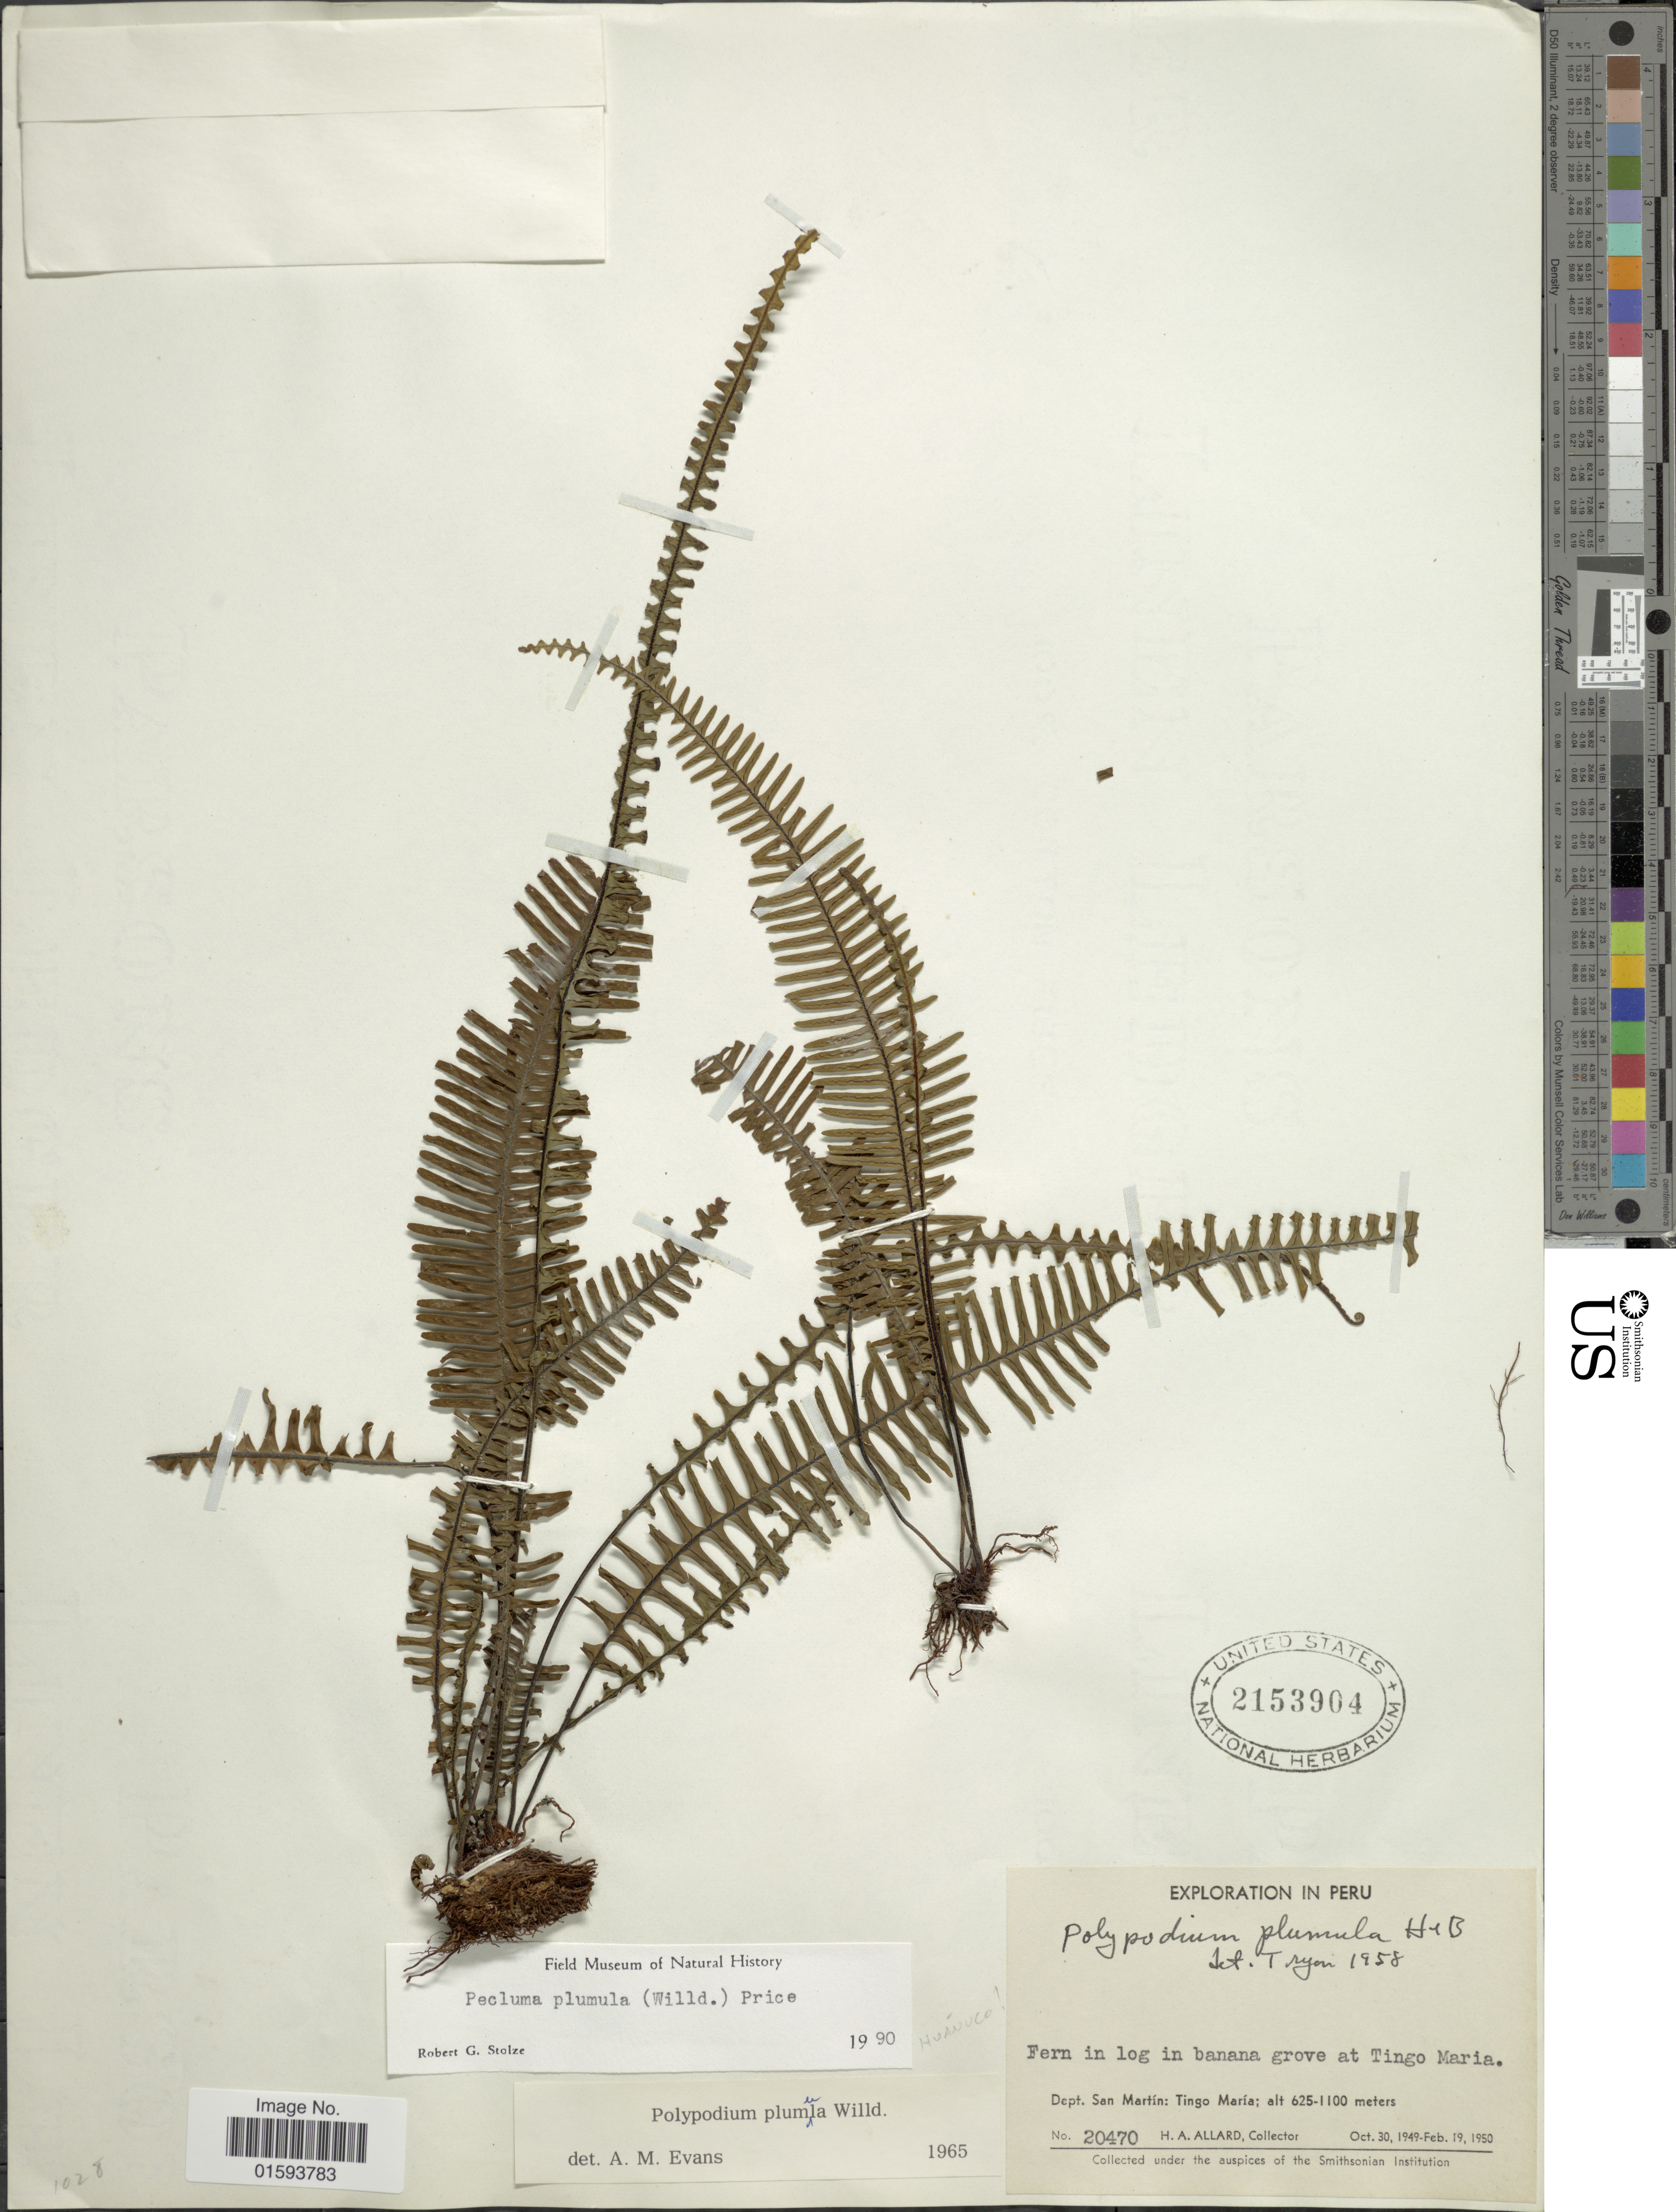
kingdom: Plantae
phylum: Tracheophyta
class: Polypodiopsida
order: Polypodiales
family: Polypodiaceae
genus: Pecluma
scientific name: Pecluma plumula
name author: (Humb. & Bonpl. ex Willd.) M.G. Price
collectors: H. A. Allard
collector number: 20470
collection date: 1949-10-30/1950-02-19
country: Peru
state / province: San Martín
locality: Fern in log banana grove at Tingo Maria, Dept. San Martin: Tingo Maria.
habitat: in banana grove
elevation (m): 625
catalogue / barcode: US 2153904